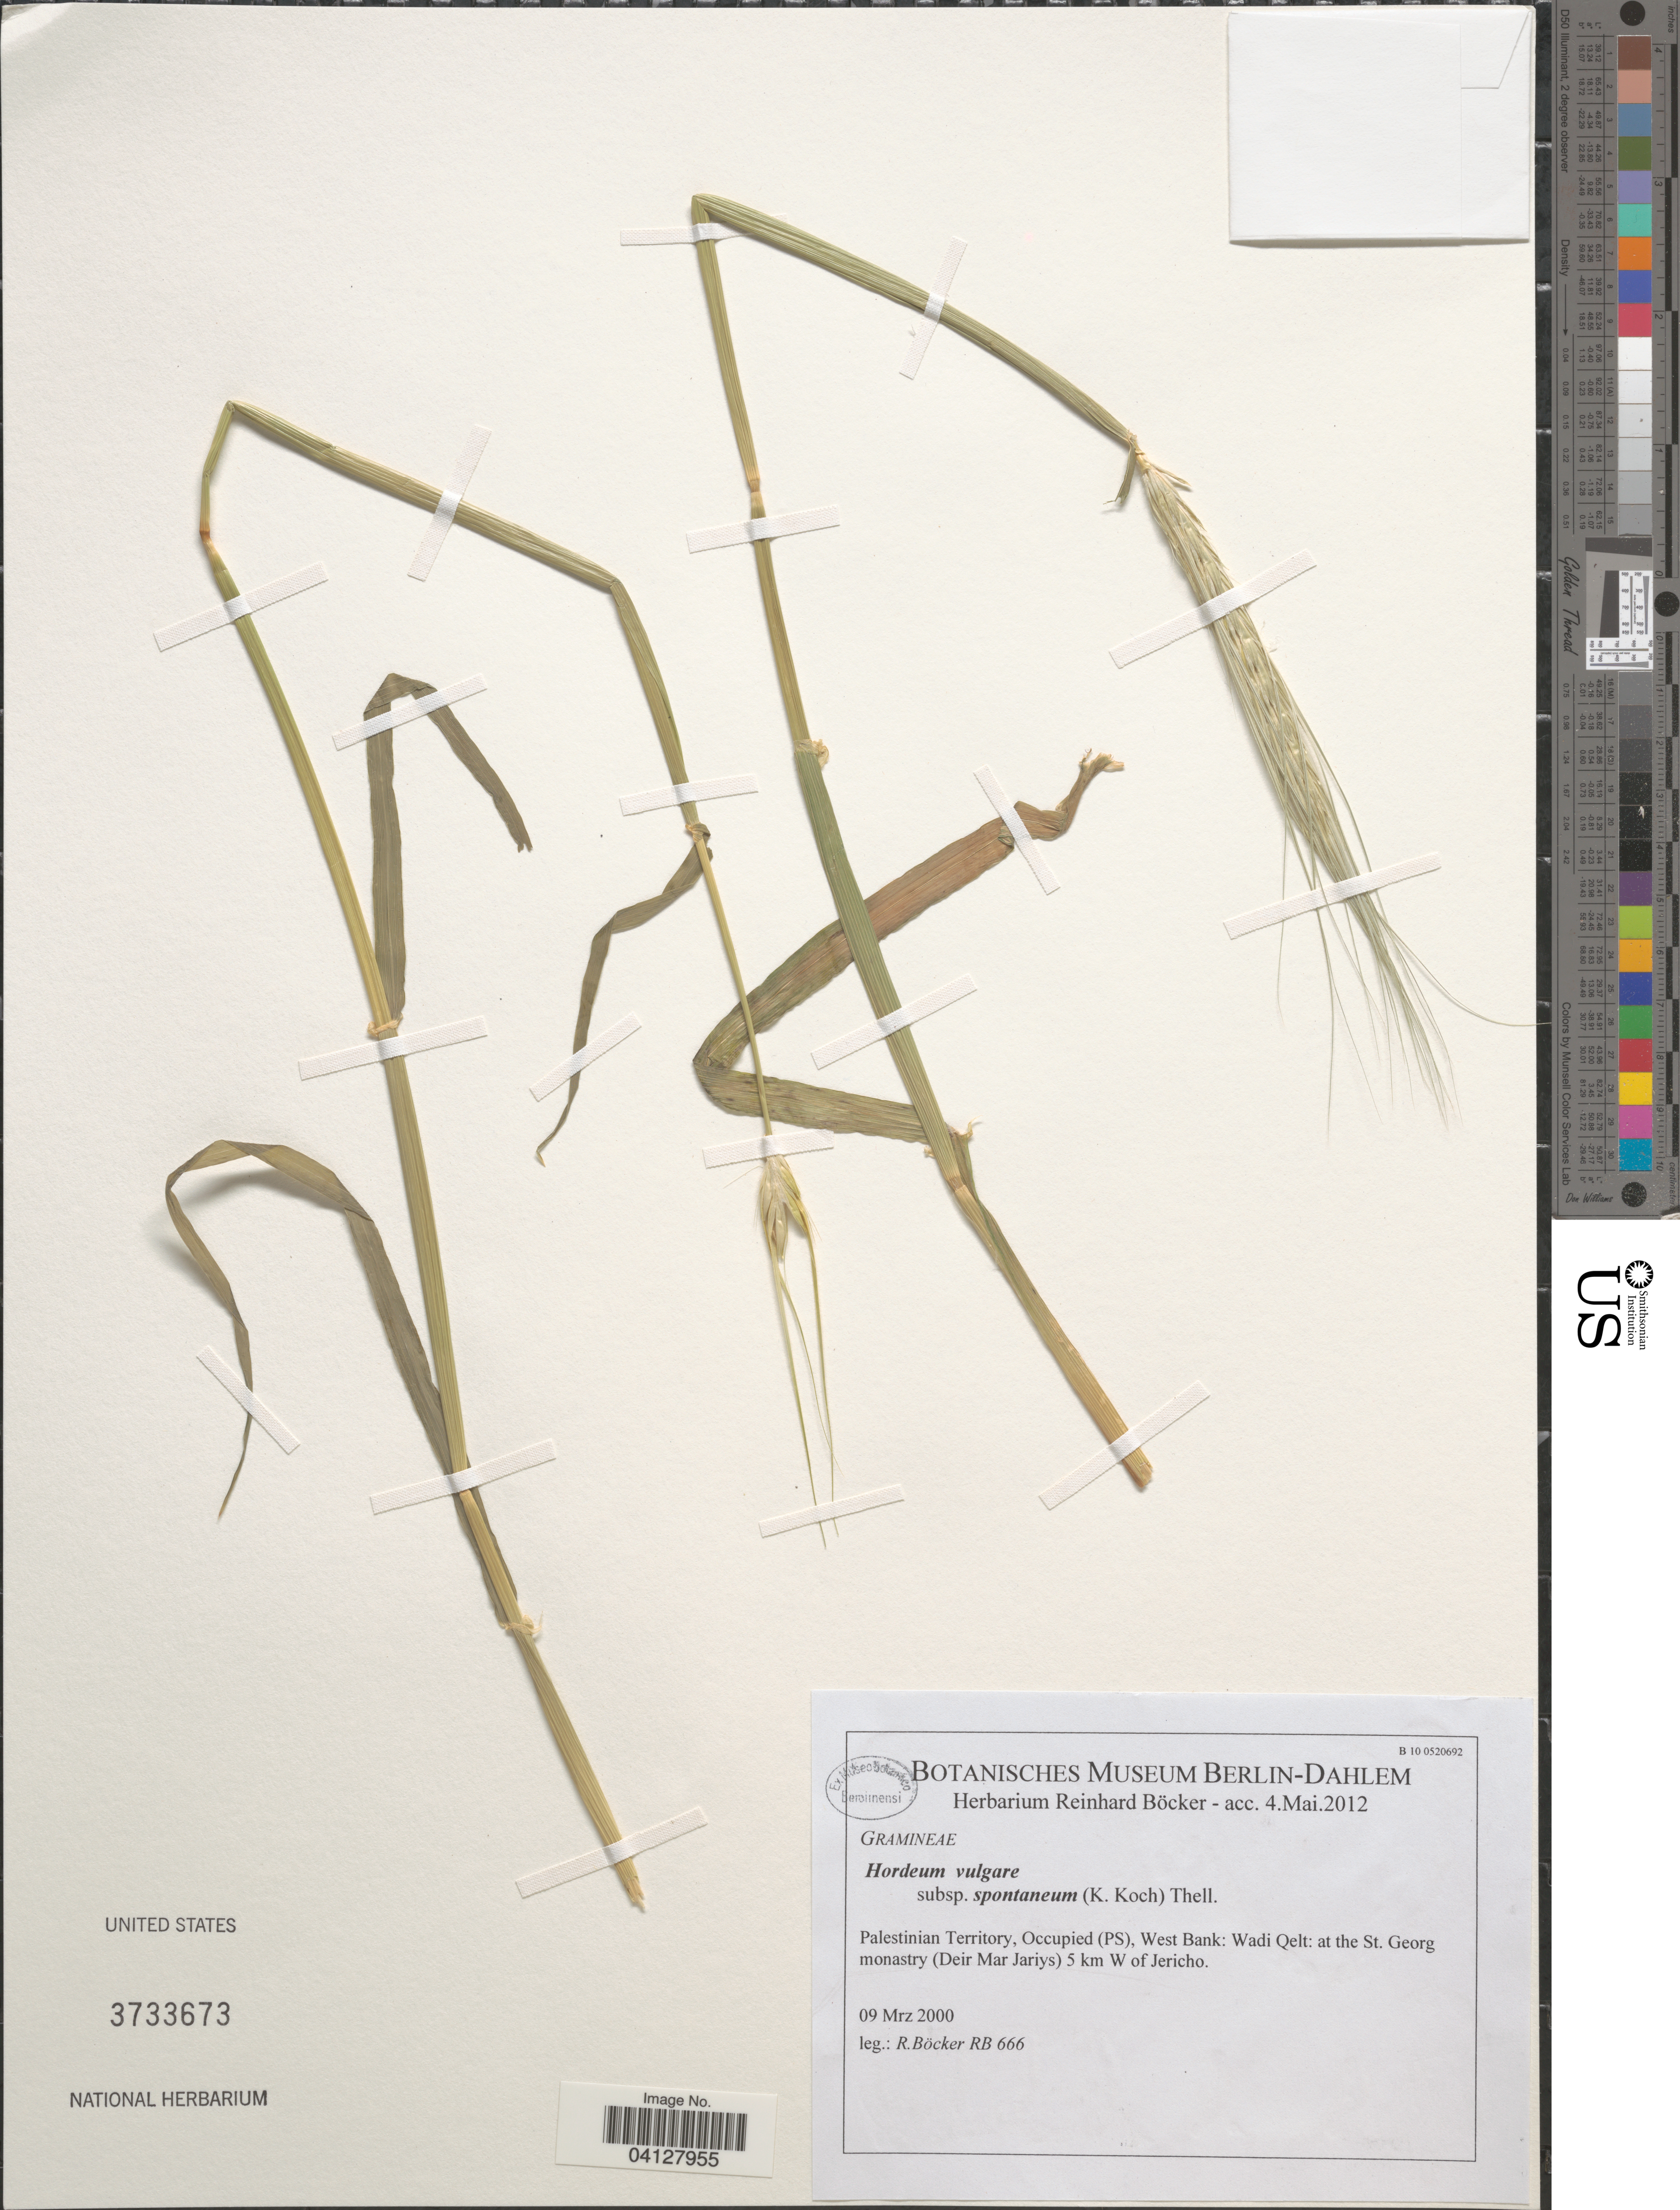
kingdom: Plantae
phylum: Tracheophyta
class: Liliopsida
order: Poales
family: Poaceae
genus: Hordeum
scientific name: Hordeum vulgare var. spontaneum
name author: (K. Koch) Körn.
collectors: R. Böcker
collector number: RB 666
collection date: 2000-03-09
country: Israel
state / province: West Bank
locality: Palestinian Territory, Occupied (PS), West Bank: Wadi Qelt: at the St. Georg monastry (Deir Mar Jariys) 5 km W of Jericho.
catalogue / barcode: US 3733673